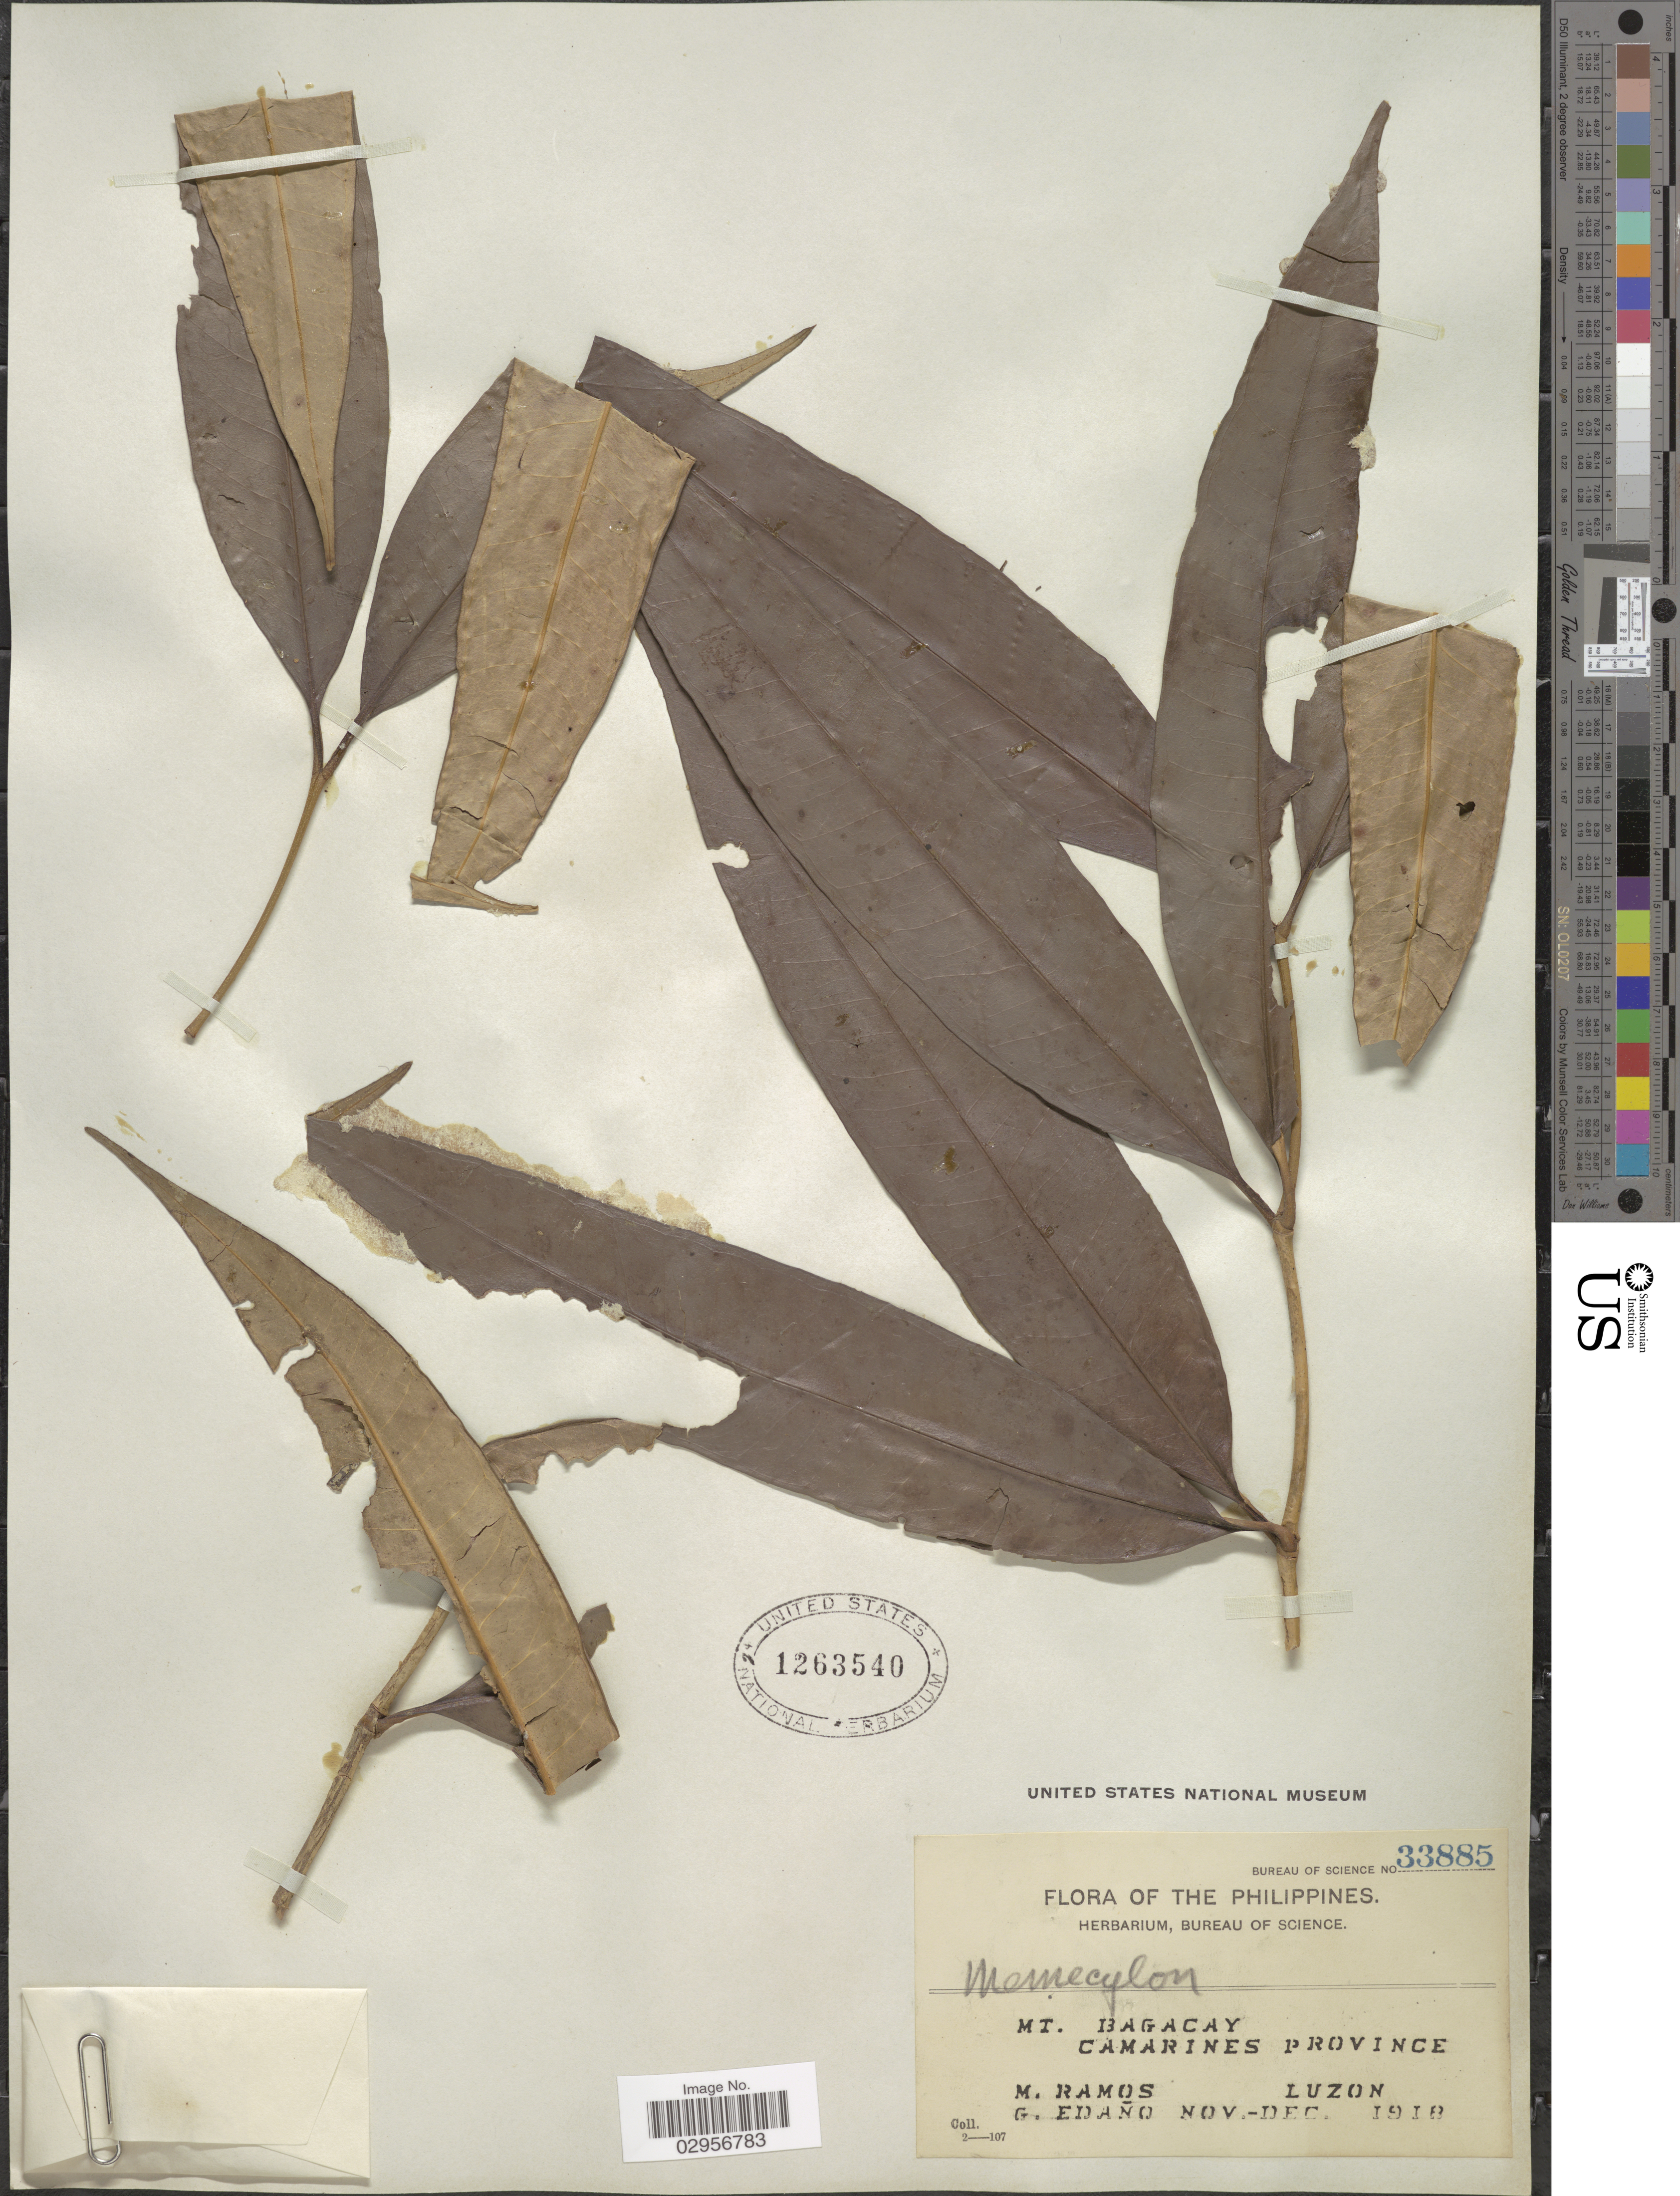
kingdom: Plantae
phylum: Tracheophyta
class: Magnoliopsida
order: Myrtales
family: Melastomataceae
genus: Memecylon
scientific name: Memecylon sp.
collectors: M. Ramos & G. Edaño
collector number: Bureau of Science 33885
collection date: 1918-11/1918-12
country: Philippines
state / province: Bicol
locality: Mt. Bagacay, Camarines Province, Luzon.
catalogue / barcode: US 1263540